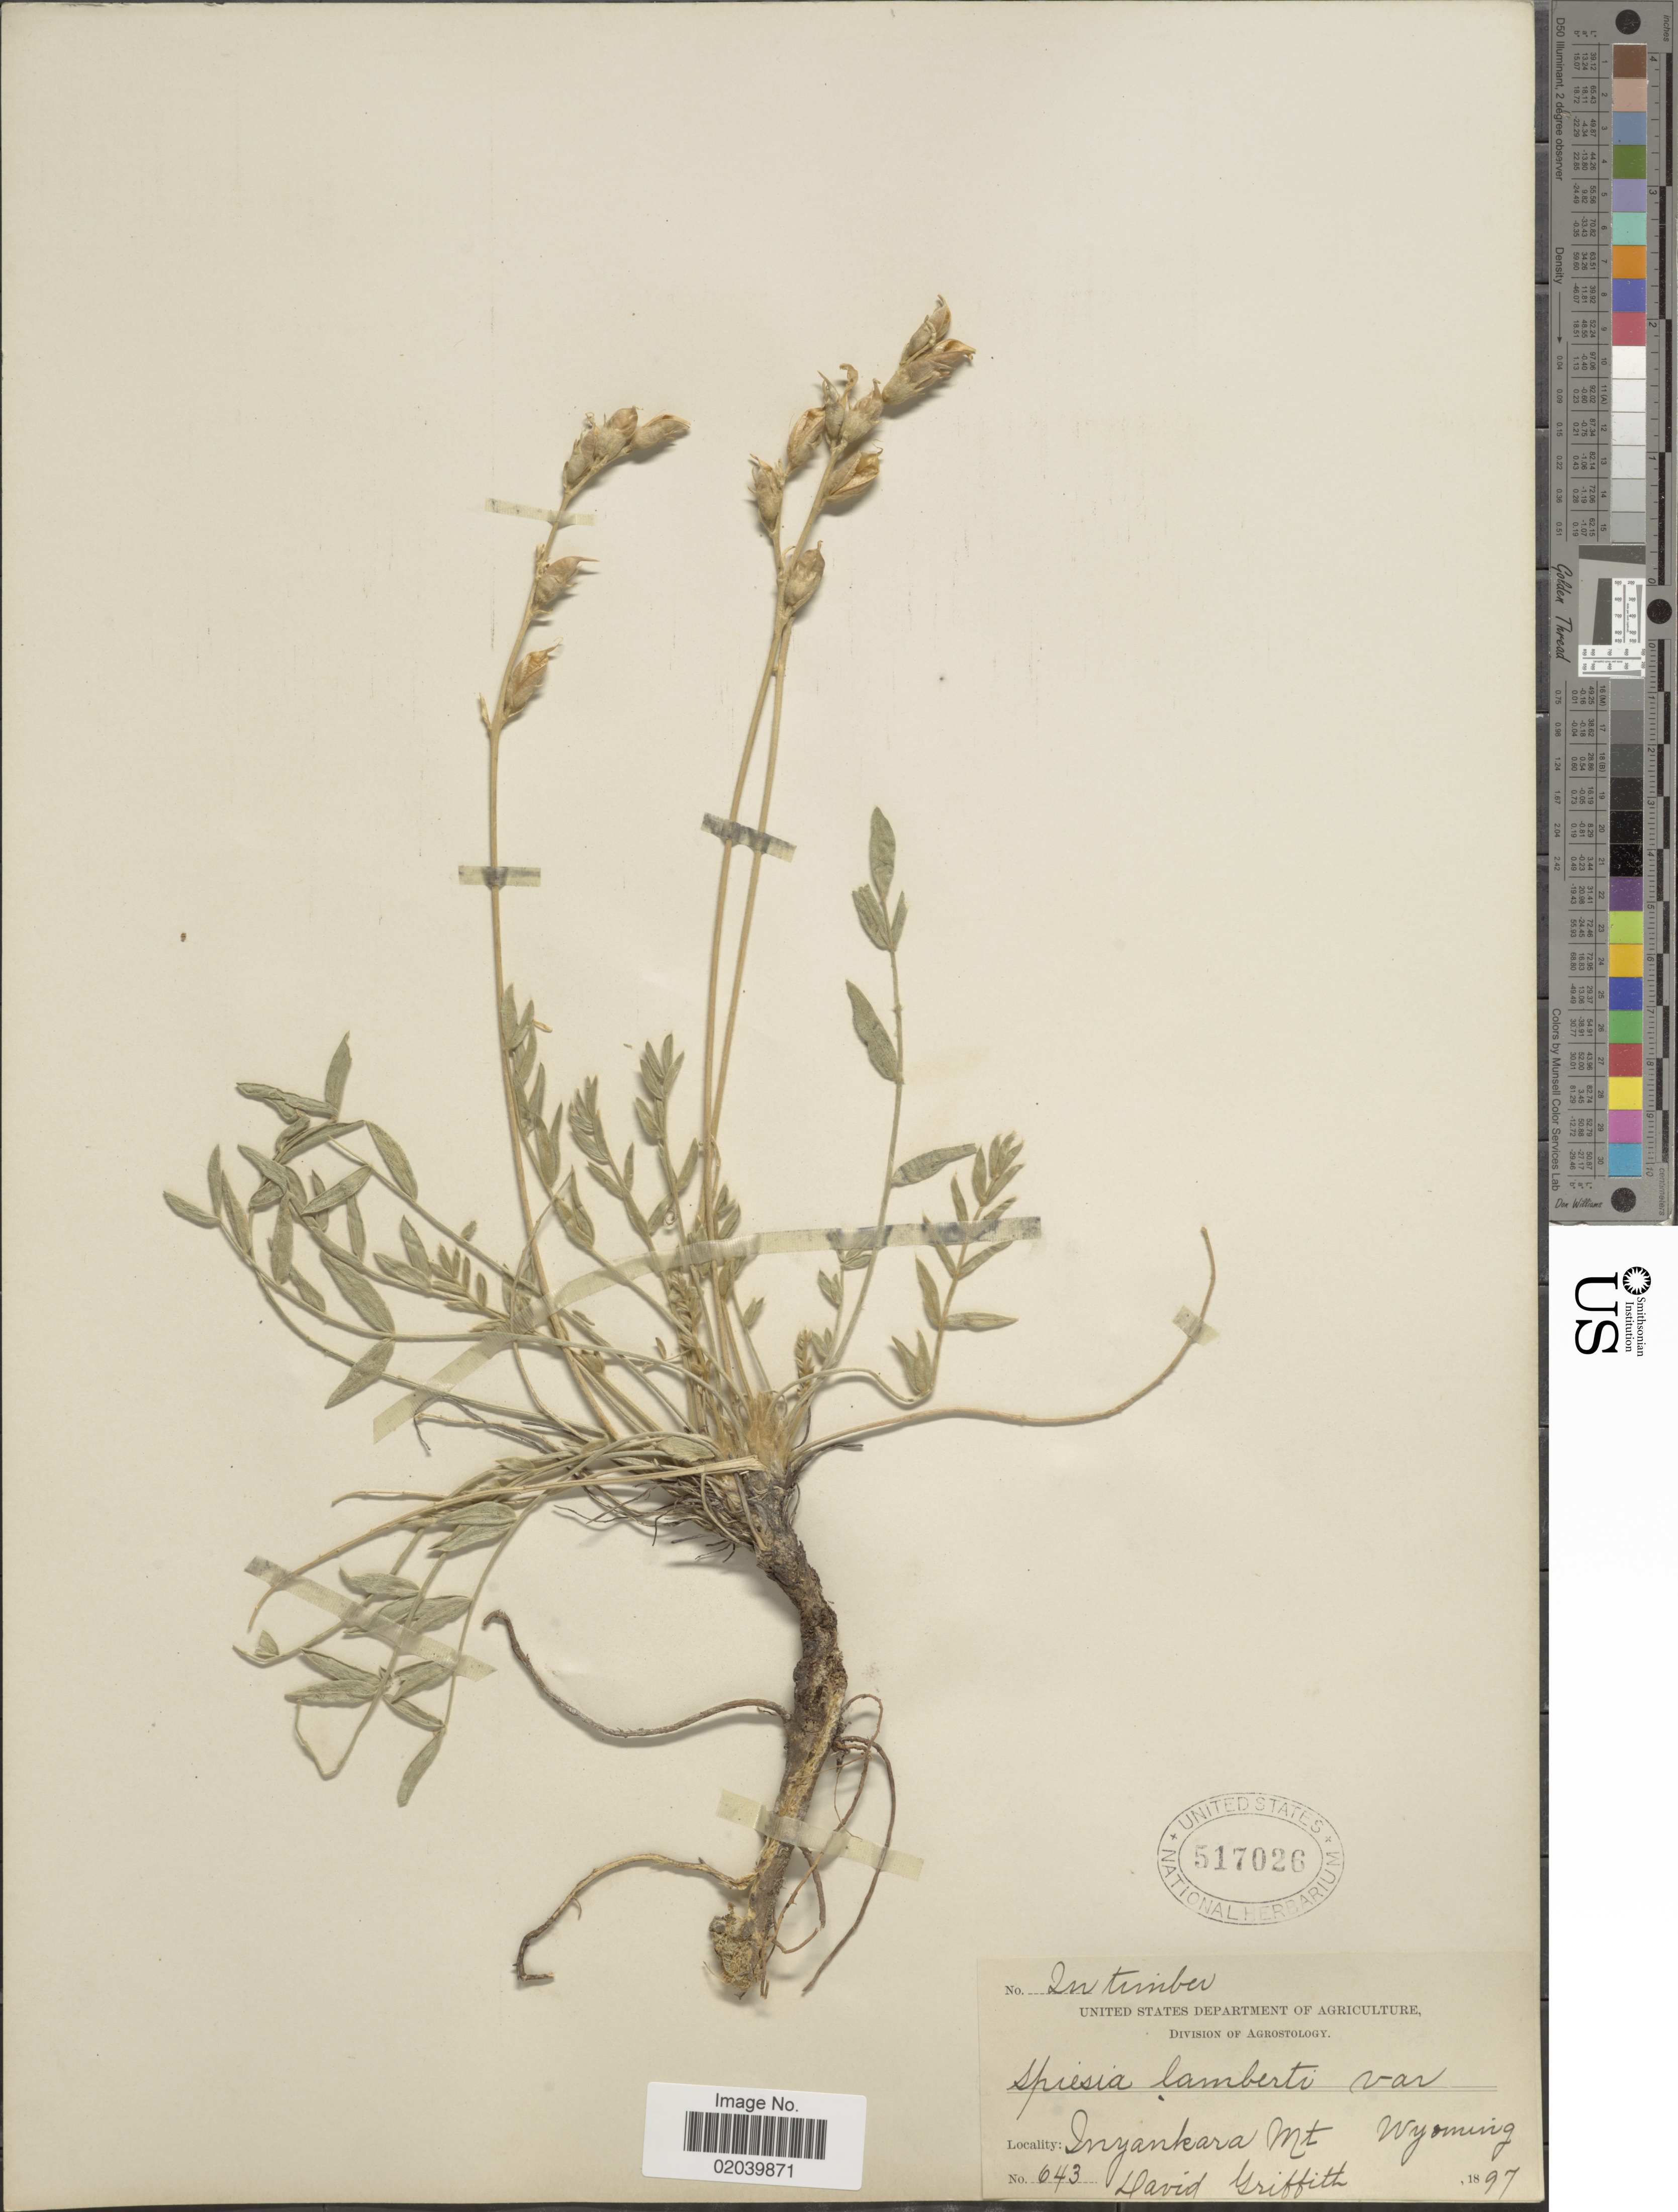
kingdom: Plantae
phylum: Tracheophyta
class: Magnoliopsida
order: Fabales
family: Fabaceae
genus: Oxytropis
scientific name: Oxytropis lambertii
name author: Pursh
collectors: D. Griffith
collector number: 643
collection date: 1897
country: United States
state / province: Wyoming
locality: Inyankara Mt.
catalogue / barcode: US 517026